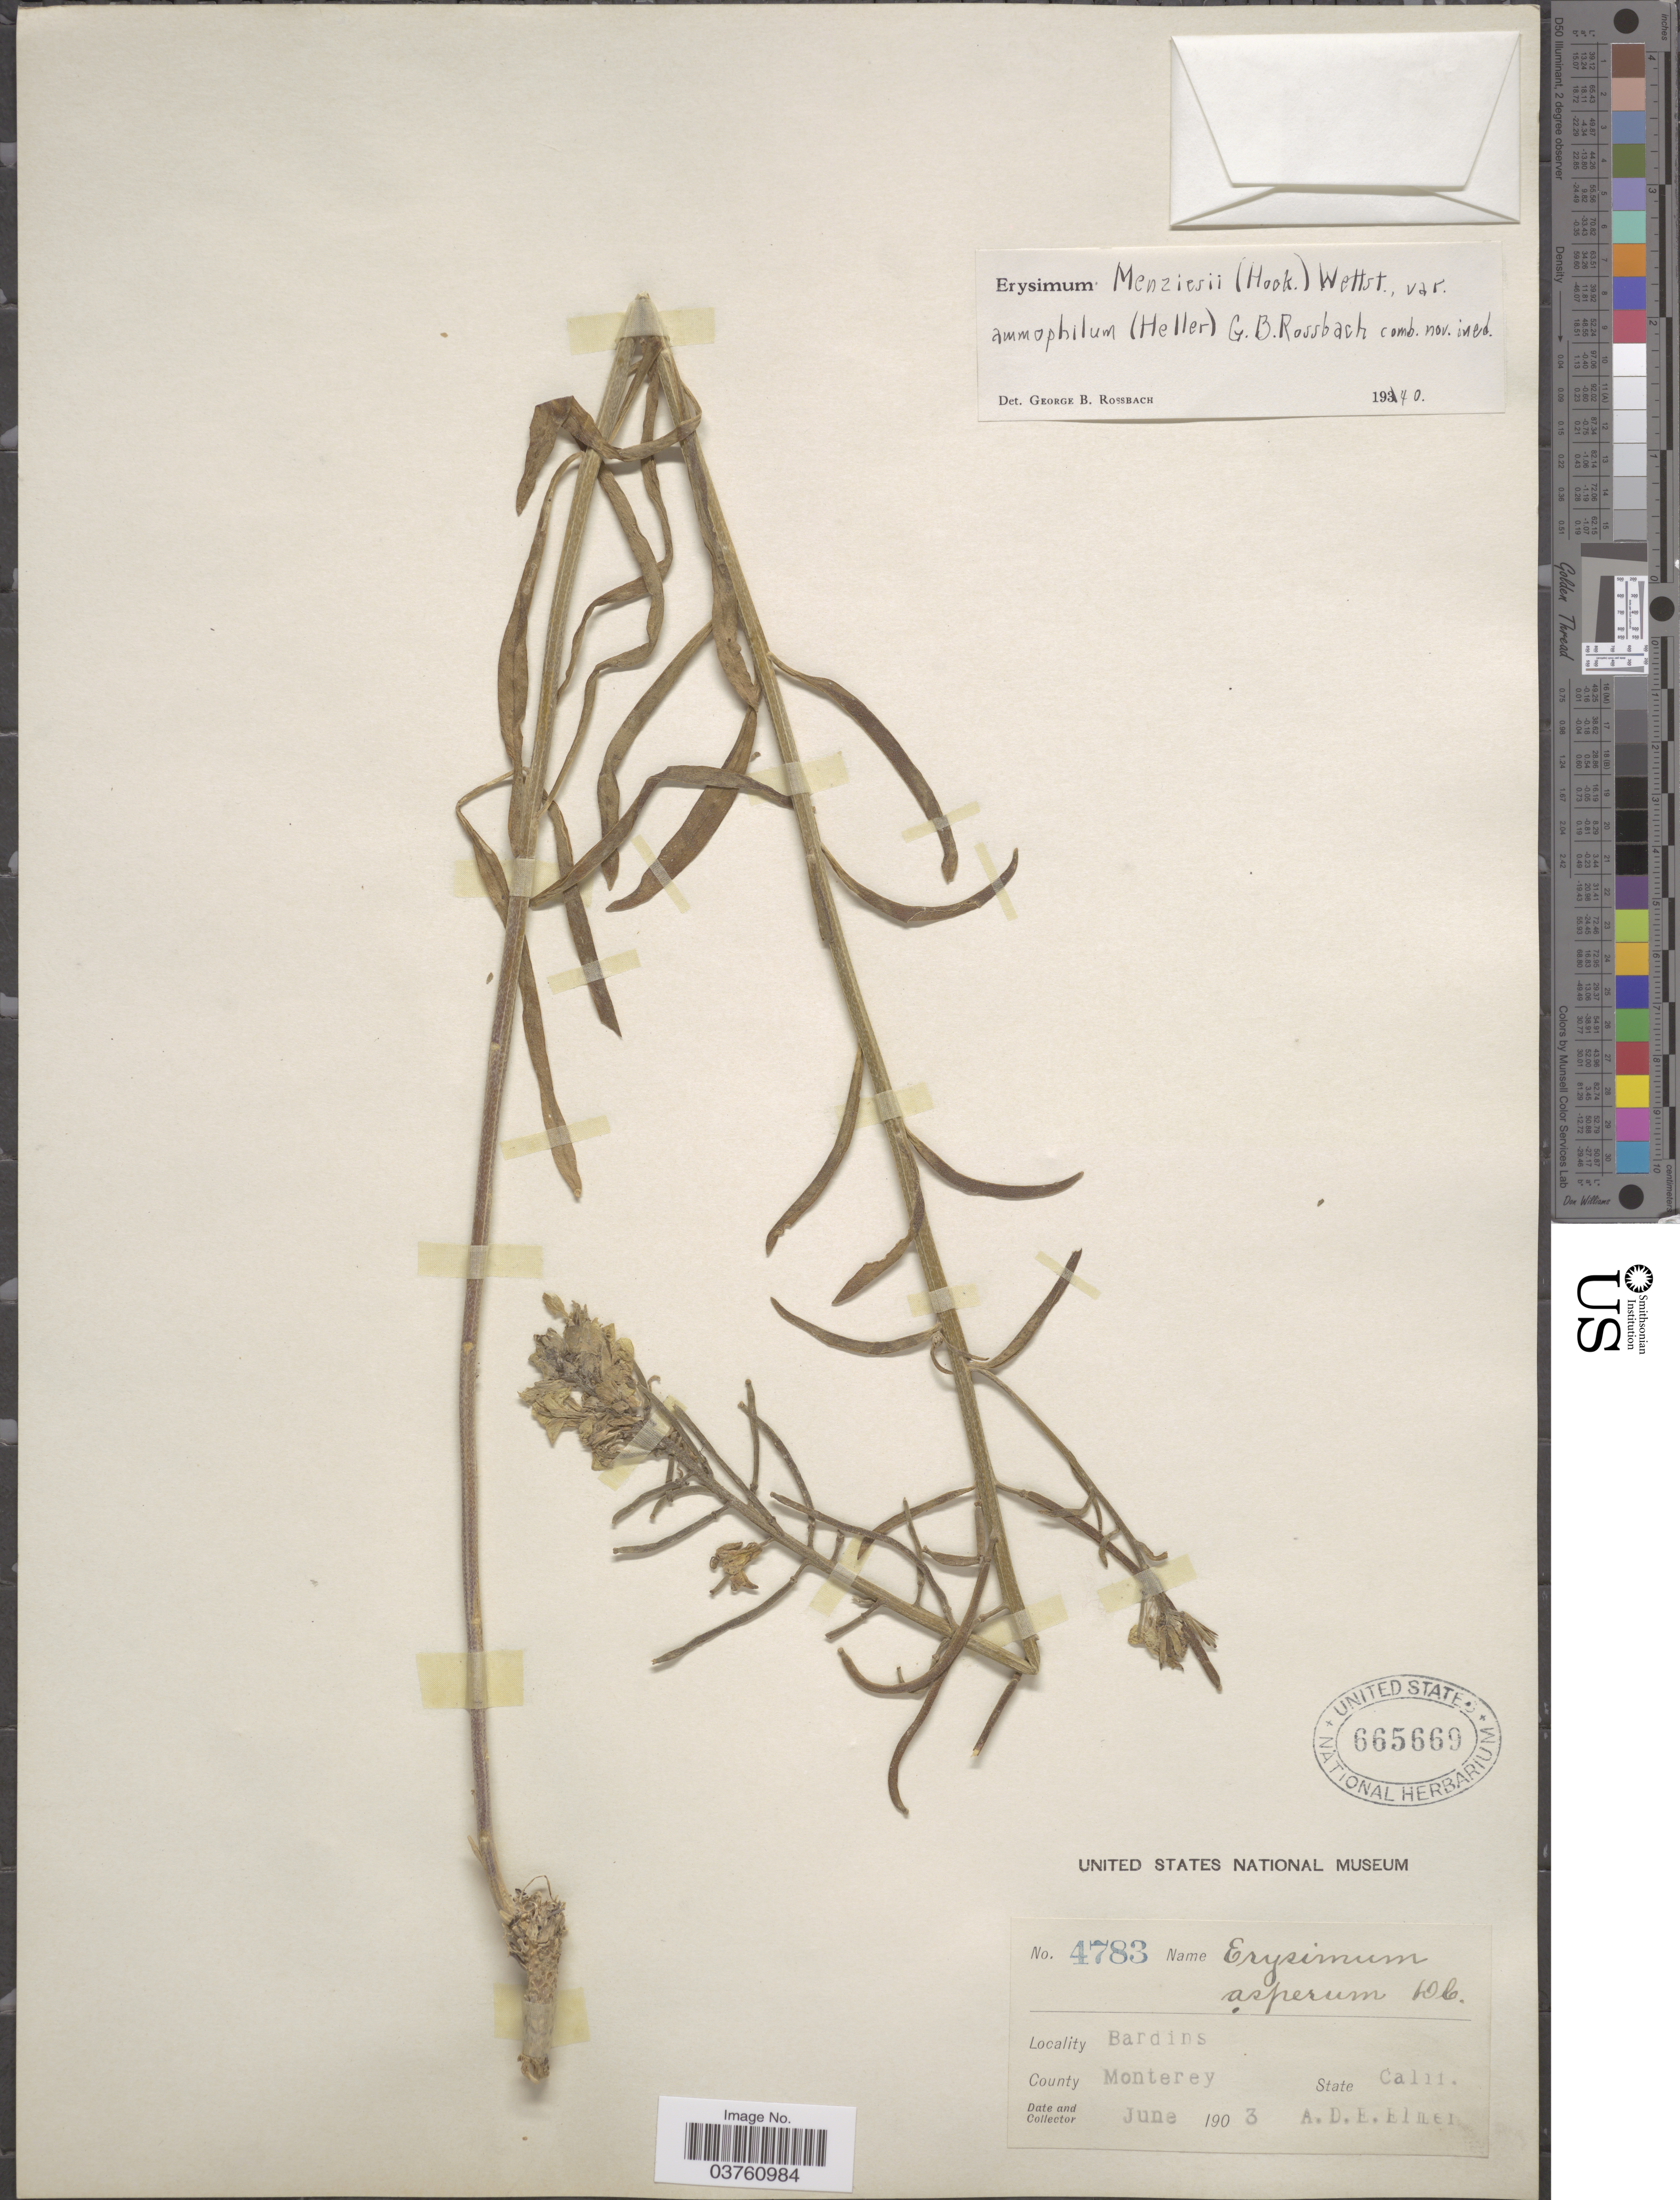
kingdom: Plantae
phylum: Tracheophyta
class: Magnoliopsida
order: Brassicales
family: Brassicaceae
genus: Erysimum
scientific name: Erysimum menziesii var. ammophilum (Heller) Rossbach comb. nov. ined.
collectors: A. D. E. Elmer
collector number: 4783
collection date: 1903-06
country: United States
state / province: California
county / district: Monterey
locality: Bardins. County Monterey.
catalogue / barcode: US 665669